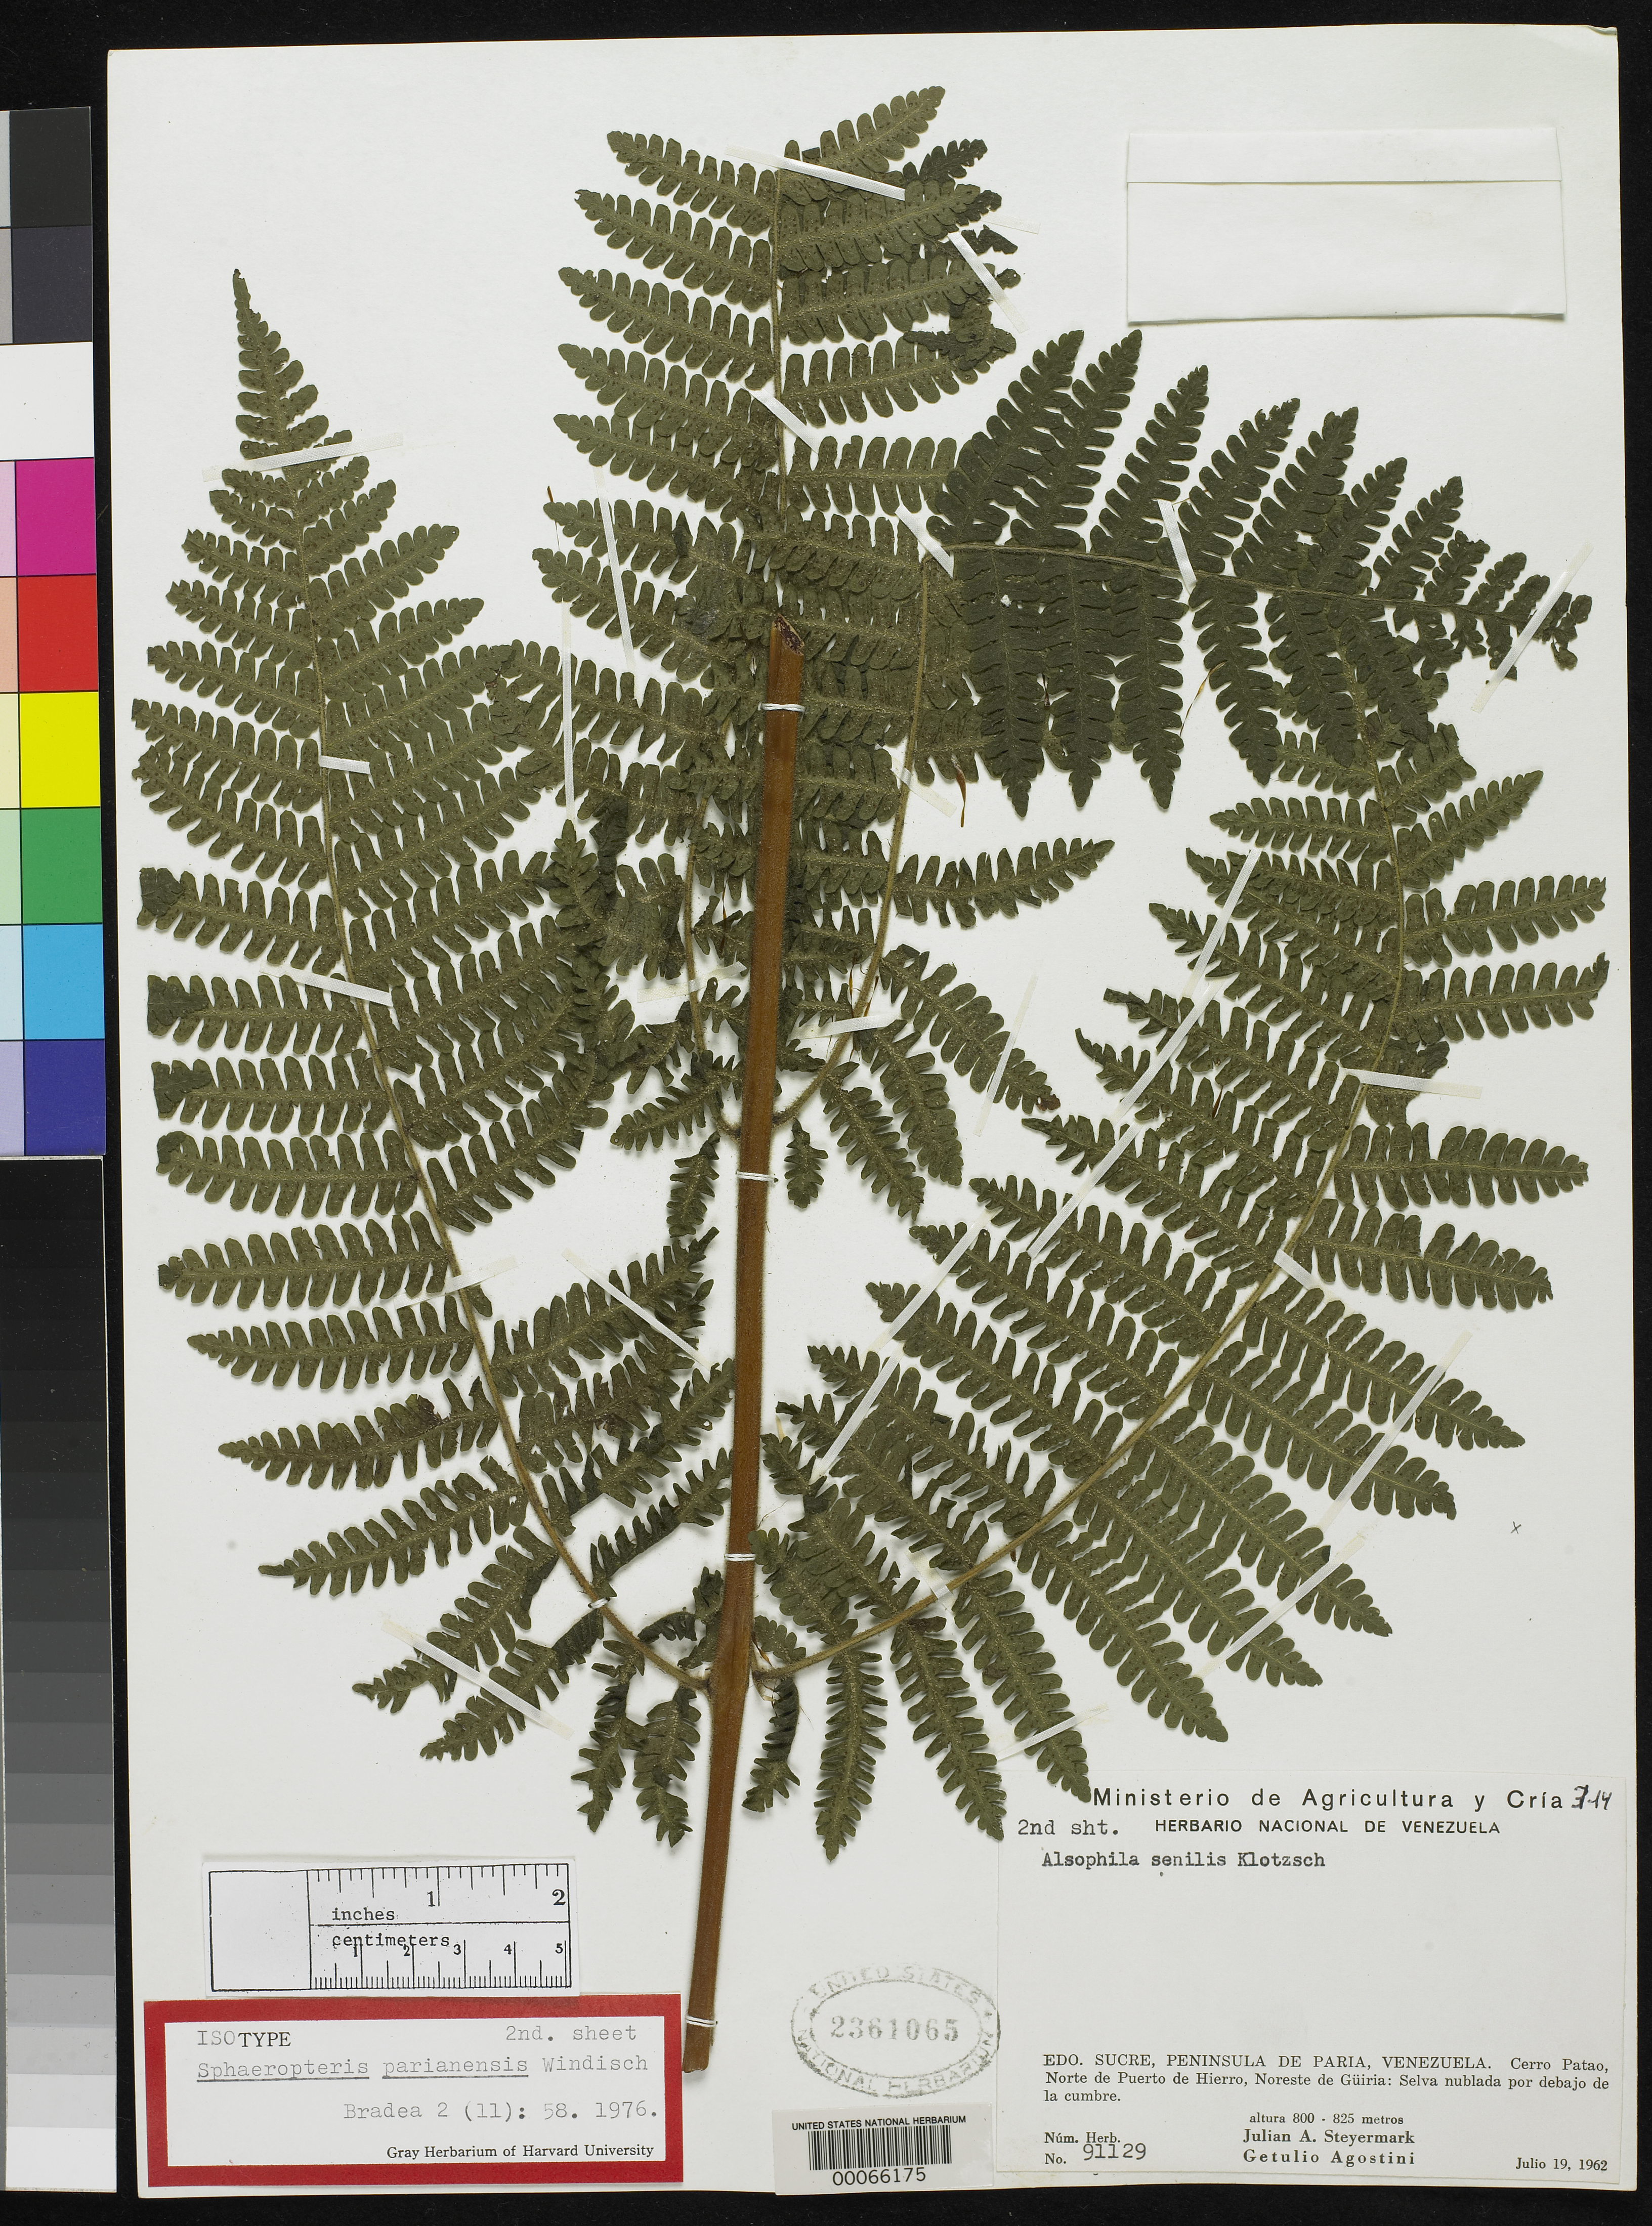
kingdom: Plantae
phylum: Tracheophyta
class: Polypodiopsida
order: Cyatheales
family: Cyatheaceae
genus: Sphaeropteris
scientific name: Sphaeropteris parianensis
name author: P.G. Windisch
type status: Isotype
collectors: J. Steyermark & G. Agostini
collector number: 91129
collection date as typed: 19 Jul 1962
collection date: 1962-07-19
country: Venezuela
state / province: Sucre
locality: Cerro Patao, Norte de Puerto de Hierro.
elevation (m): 800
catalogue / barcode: US 2361065